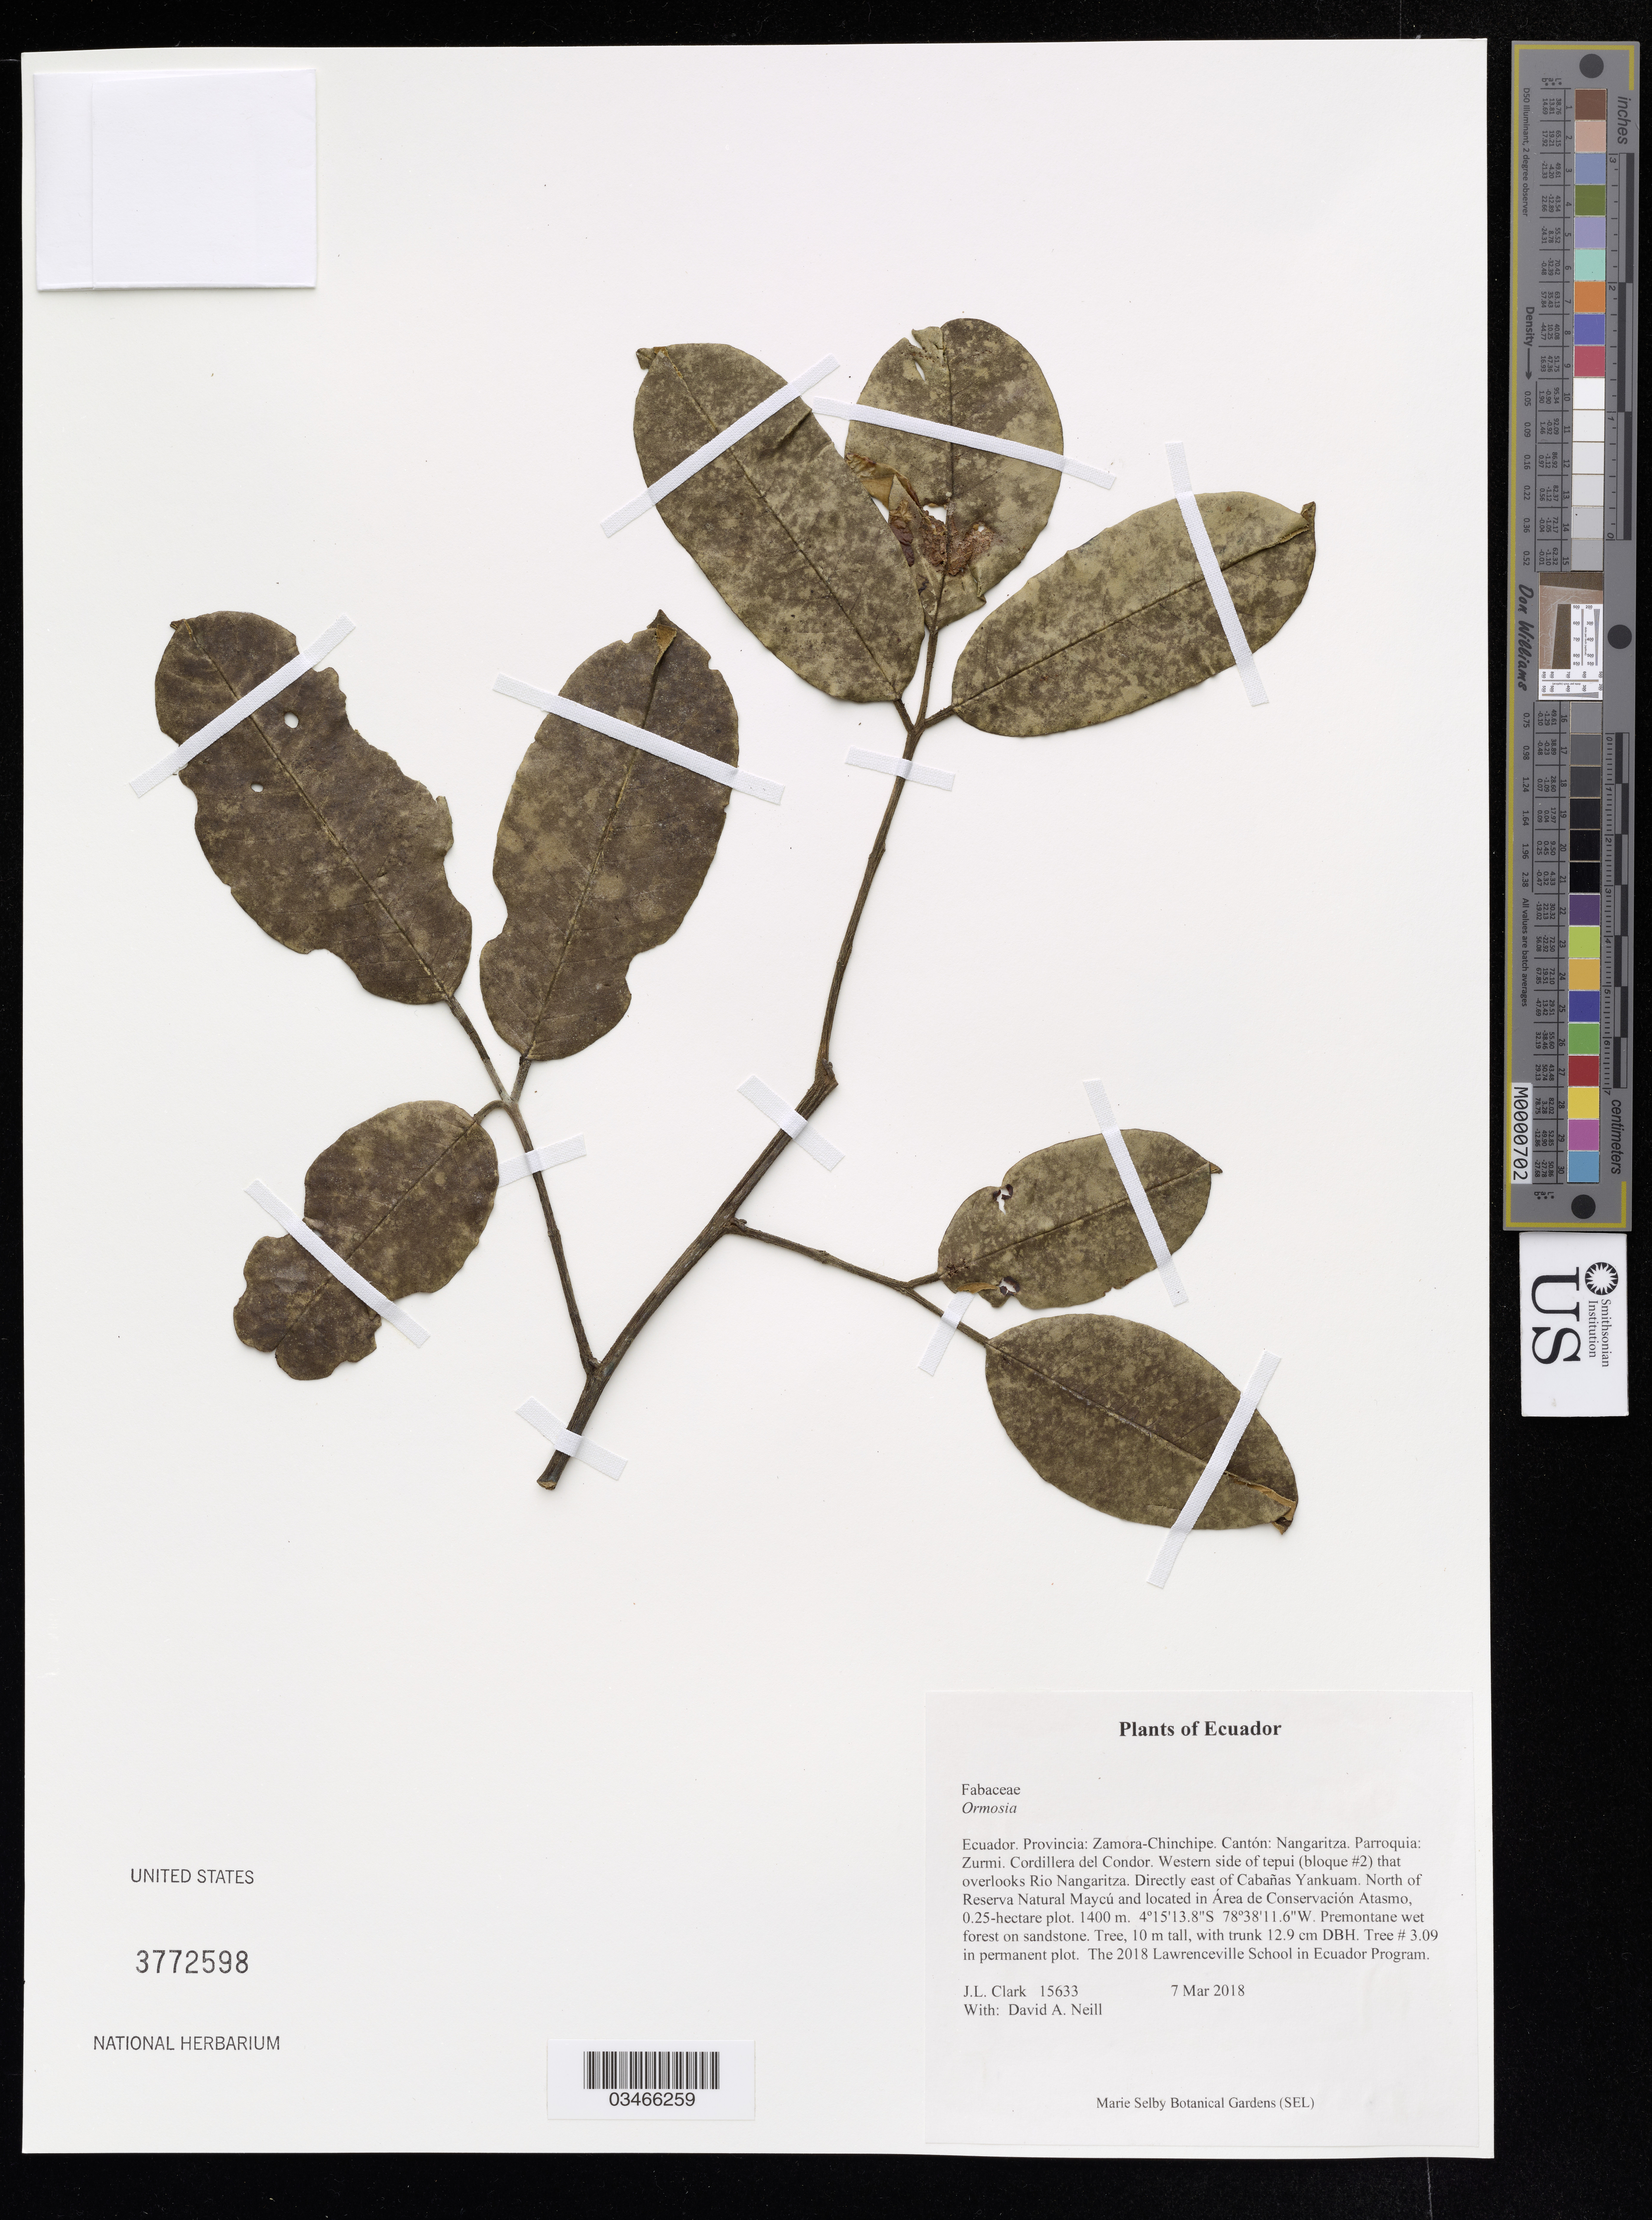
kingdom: Plantae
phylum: Tracheophyta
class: Magnoliopsida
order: Fabales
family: Fabaceae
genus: Ormosia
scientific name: Ormosia sp.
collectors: J. Clark & D. A. Neill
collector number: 15633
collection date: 2018-03-07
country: Ecuador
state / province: Zamora-Chinchipe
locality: Cantón: Nangaritza, Parroquia: Zurmi, Cordillera del Condor, Western side of tepui (bloque #2) that overlooks Rio Nangaritza, Directly east of Cabañas Yankuam, North of Reserva Natural Maycú and located in Área de Conservación Atasmo.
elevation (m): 1400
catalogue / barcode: US 3772598